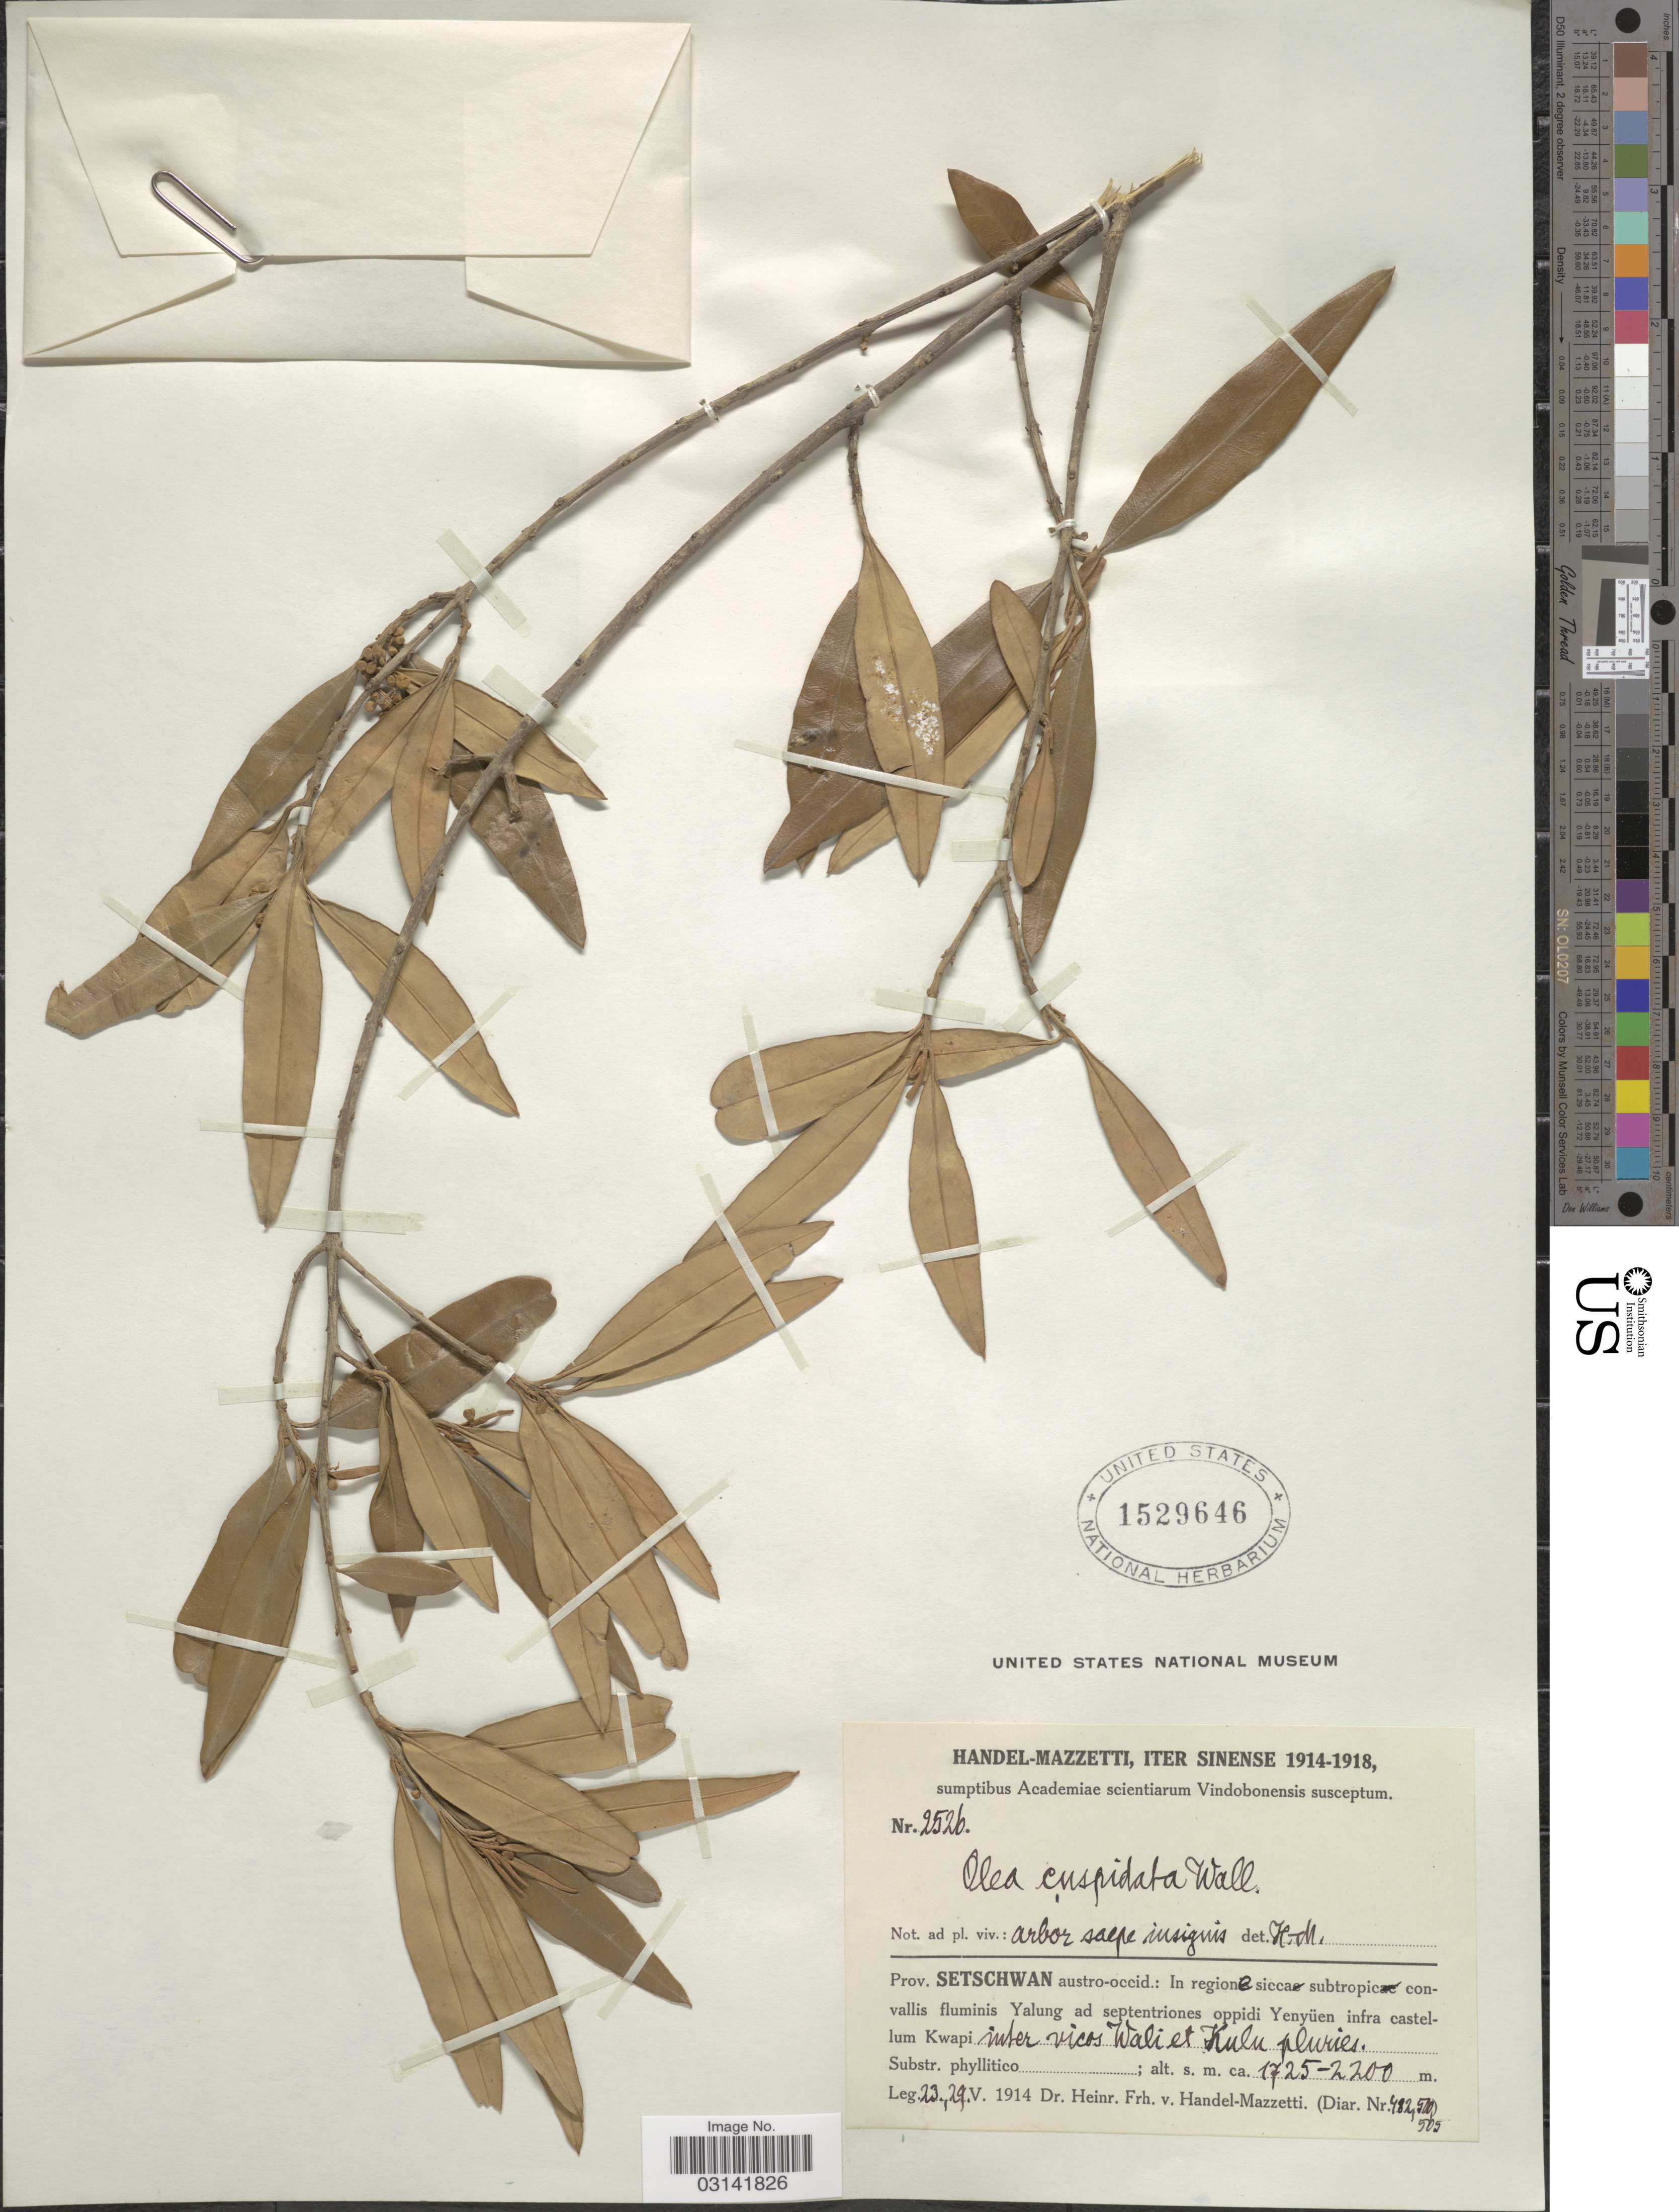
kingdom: Plantae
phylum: Tracheophyta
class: Magnoliopsida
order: Lamiales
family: Oleaceae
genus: Olea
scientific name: Olea europaea subsp. cuspidata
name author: (Wall. & G. Don) Cif.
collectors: H. Handel-Mazzetti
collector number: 2526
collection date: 1914-05-23/1914-05-29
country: China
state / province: Sichuan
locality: Prov. Setschwan austro-occid.: In regione sicca subtropic convallis fluminis Yalung ad septentriones oppidi Yenyüen infra castellum Kwapi inter vicos Wali et Kulu pluries.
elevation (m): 1725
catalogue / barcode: US 1529646